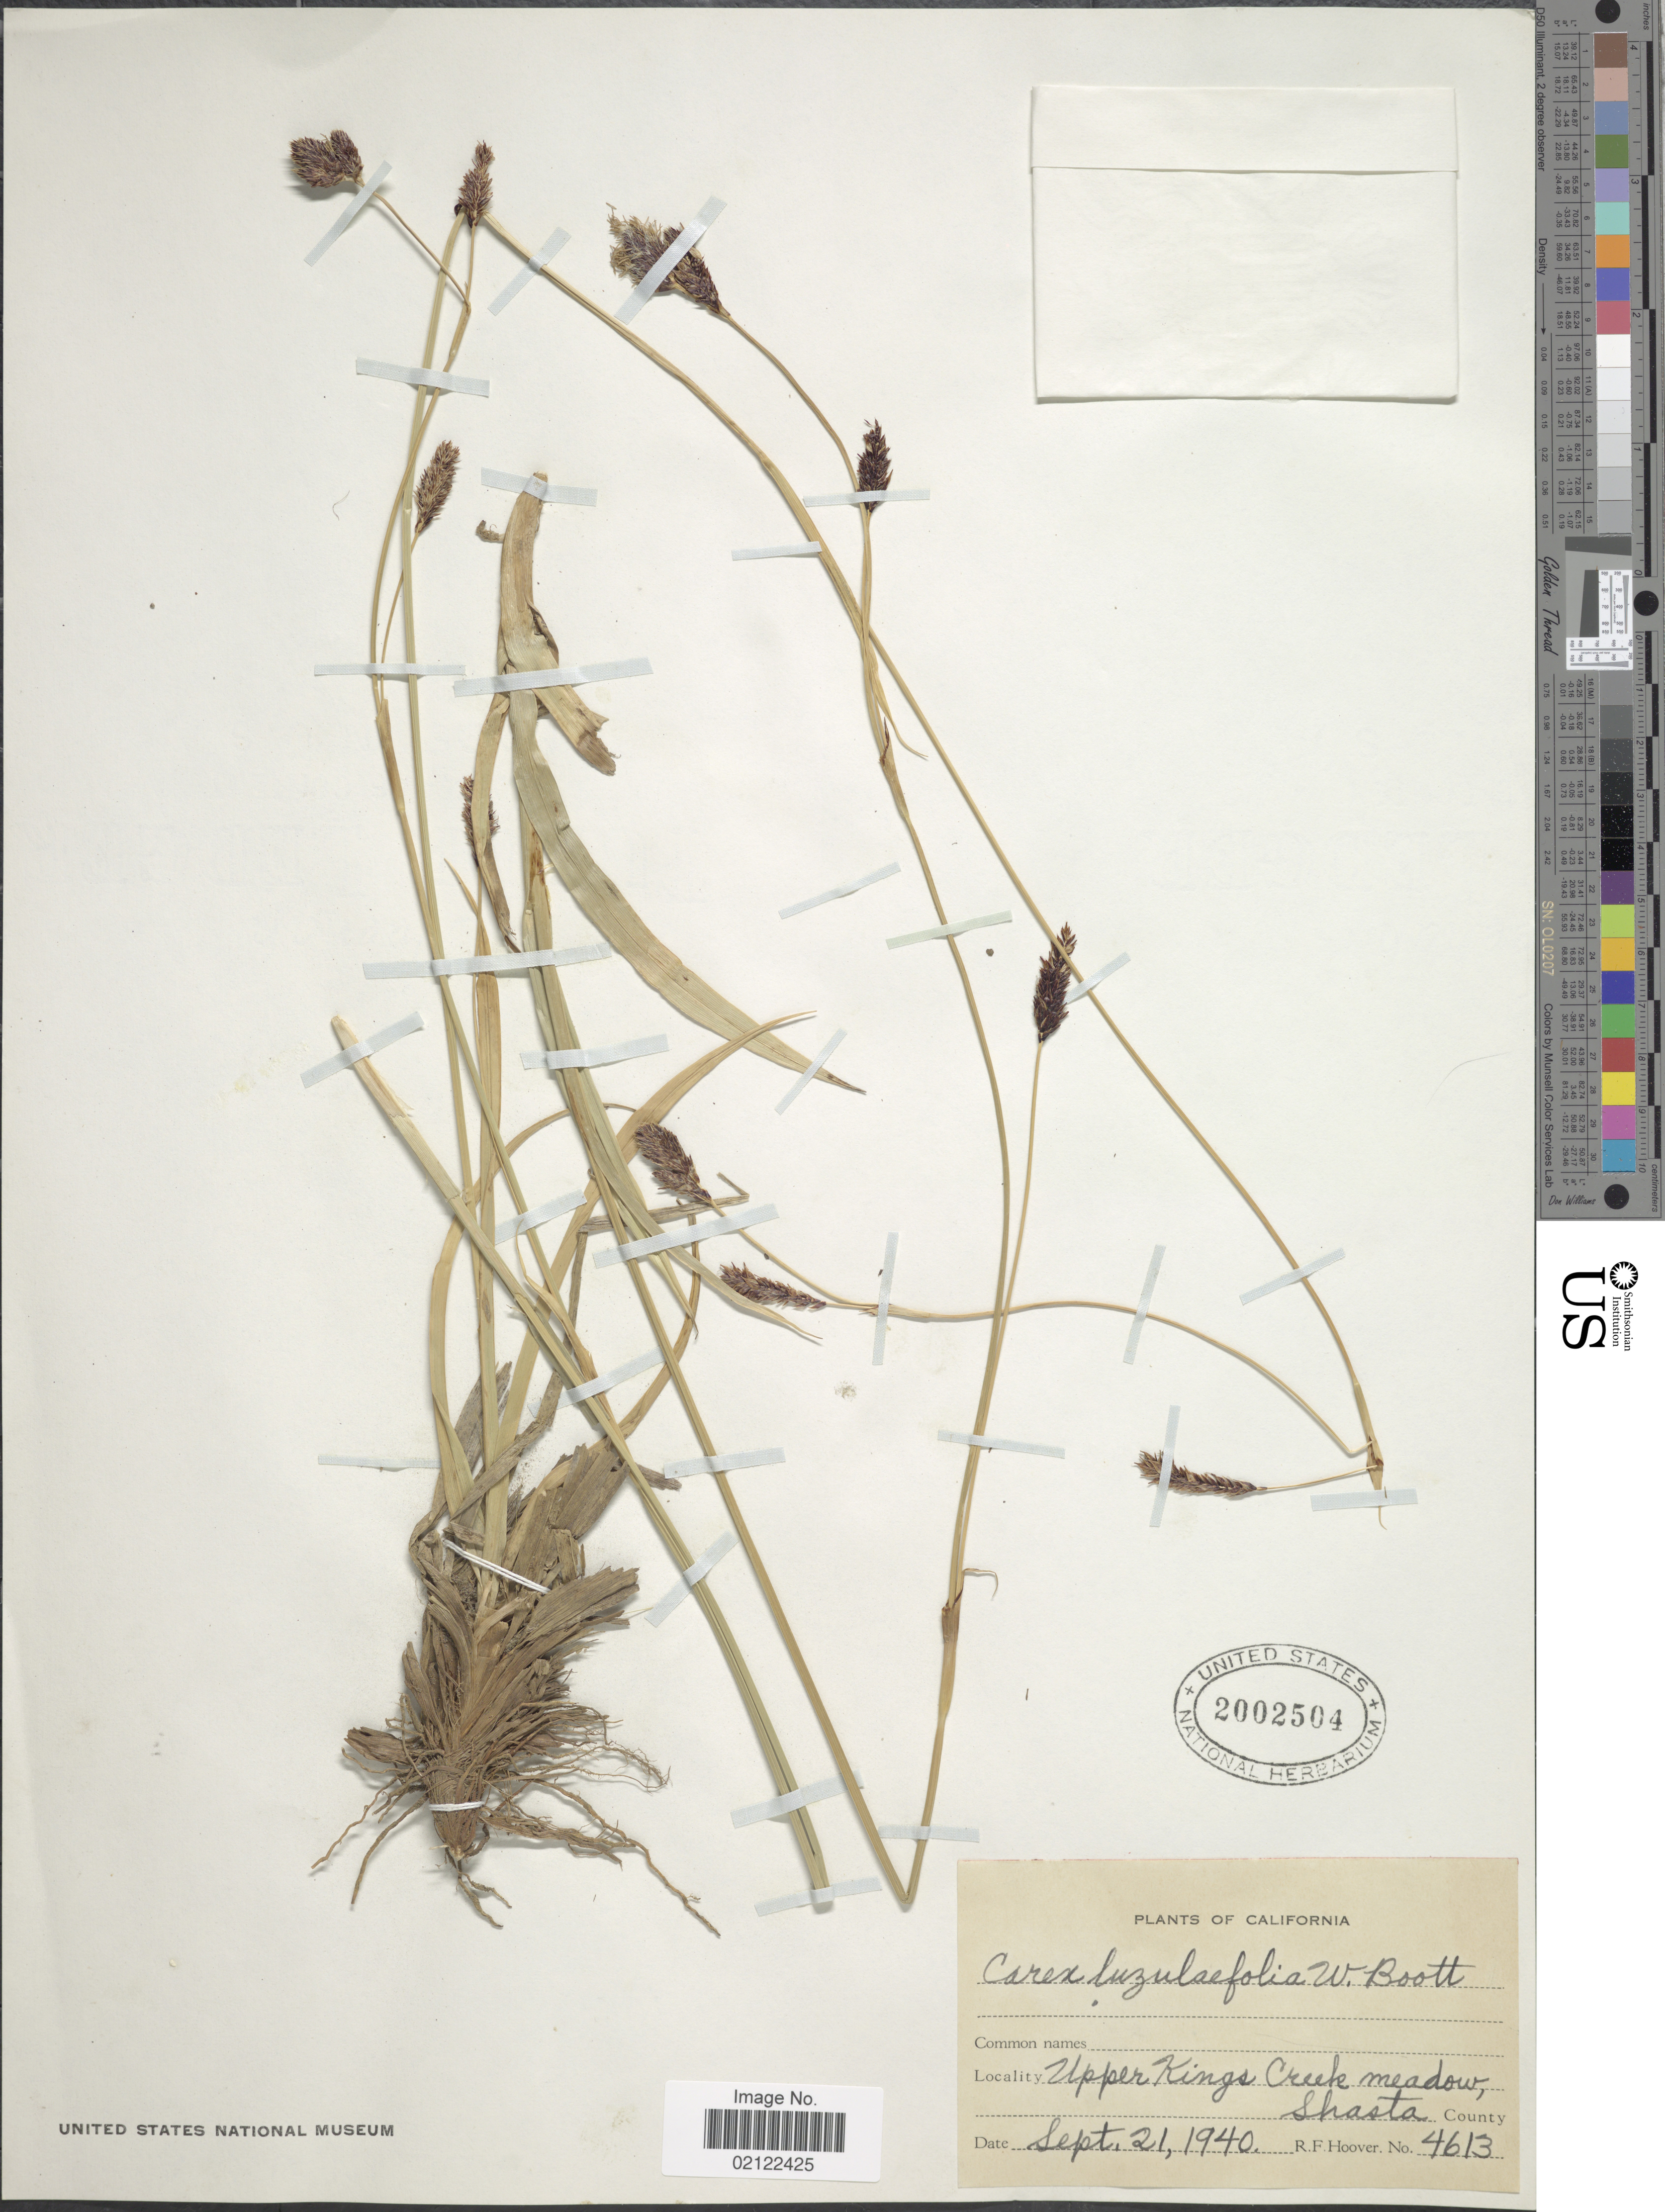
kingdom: Plantae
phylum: Tracheophyta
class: Liliopsida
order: Poales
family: Cyperaceae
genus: Carex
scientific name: Carex luzulifolia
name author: W. Boott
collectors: R. F. Hoover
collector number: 4613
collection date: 1940-09-21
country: United States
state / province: California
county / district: Shasta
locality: Upper Kings Creek meadow, Shasta County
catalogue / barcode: US 2002504